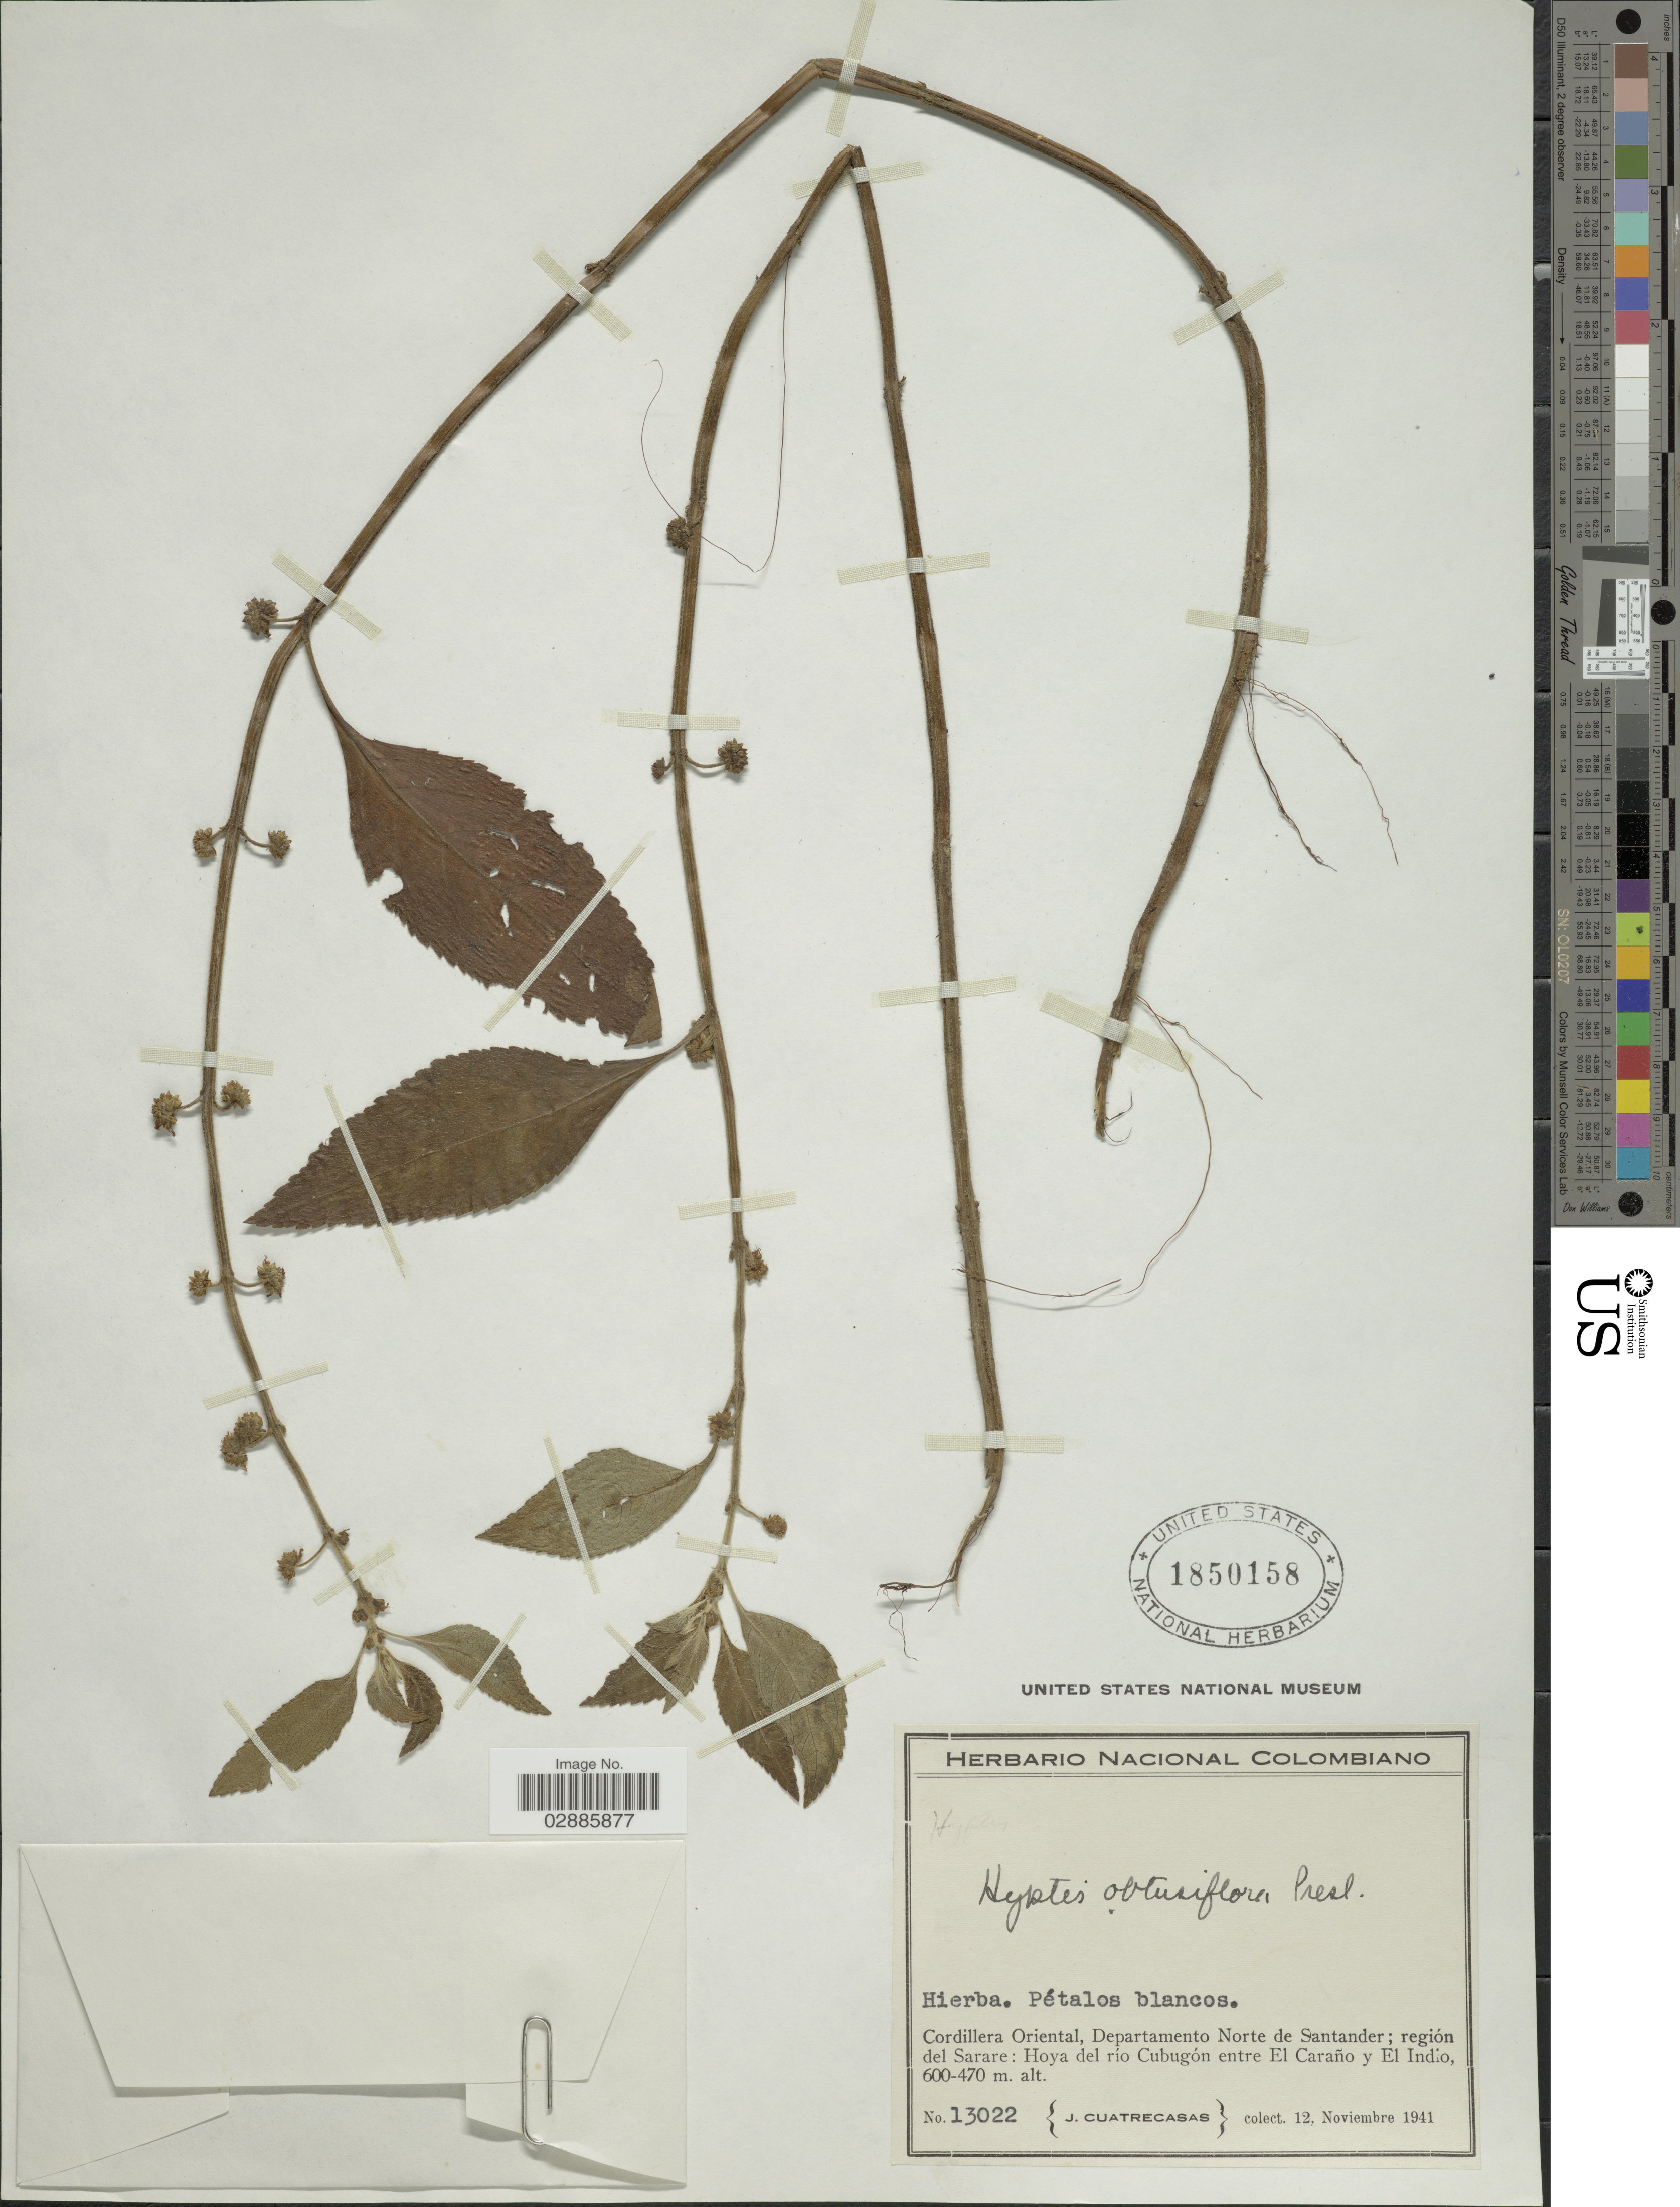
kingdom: Plantae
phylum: Tracheophyta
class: Magnoliopsida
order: Lamiales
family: Lamiaceae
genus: Hyptis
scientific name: Hyptis obtusiflora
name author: C. Presl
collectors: J. Cuatrecasas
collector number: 13022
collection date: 1941-11-12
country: Colombia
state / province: Norte de Santander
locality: Cordillera Oriental, Departamento Norte de Santander; región del Sarare: Hoya del río Cubugón entre El Caraño y El Indio.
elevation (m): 470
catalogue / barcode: US 1850158